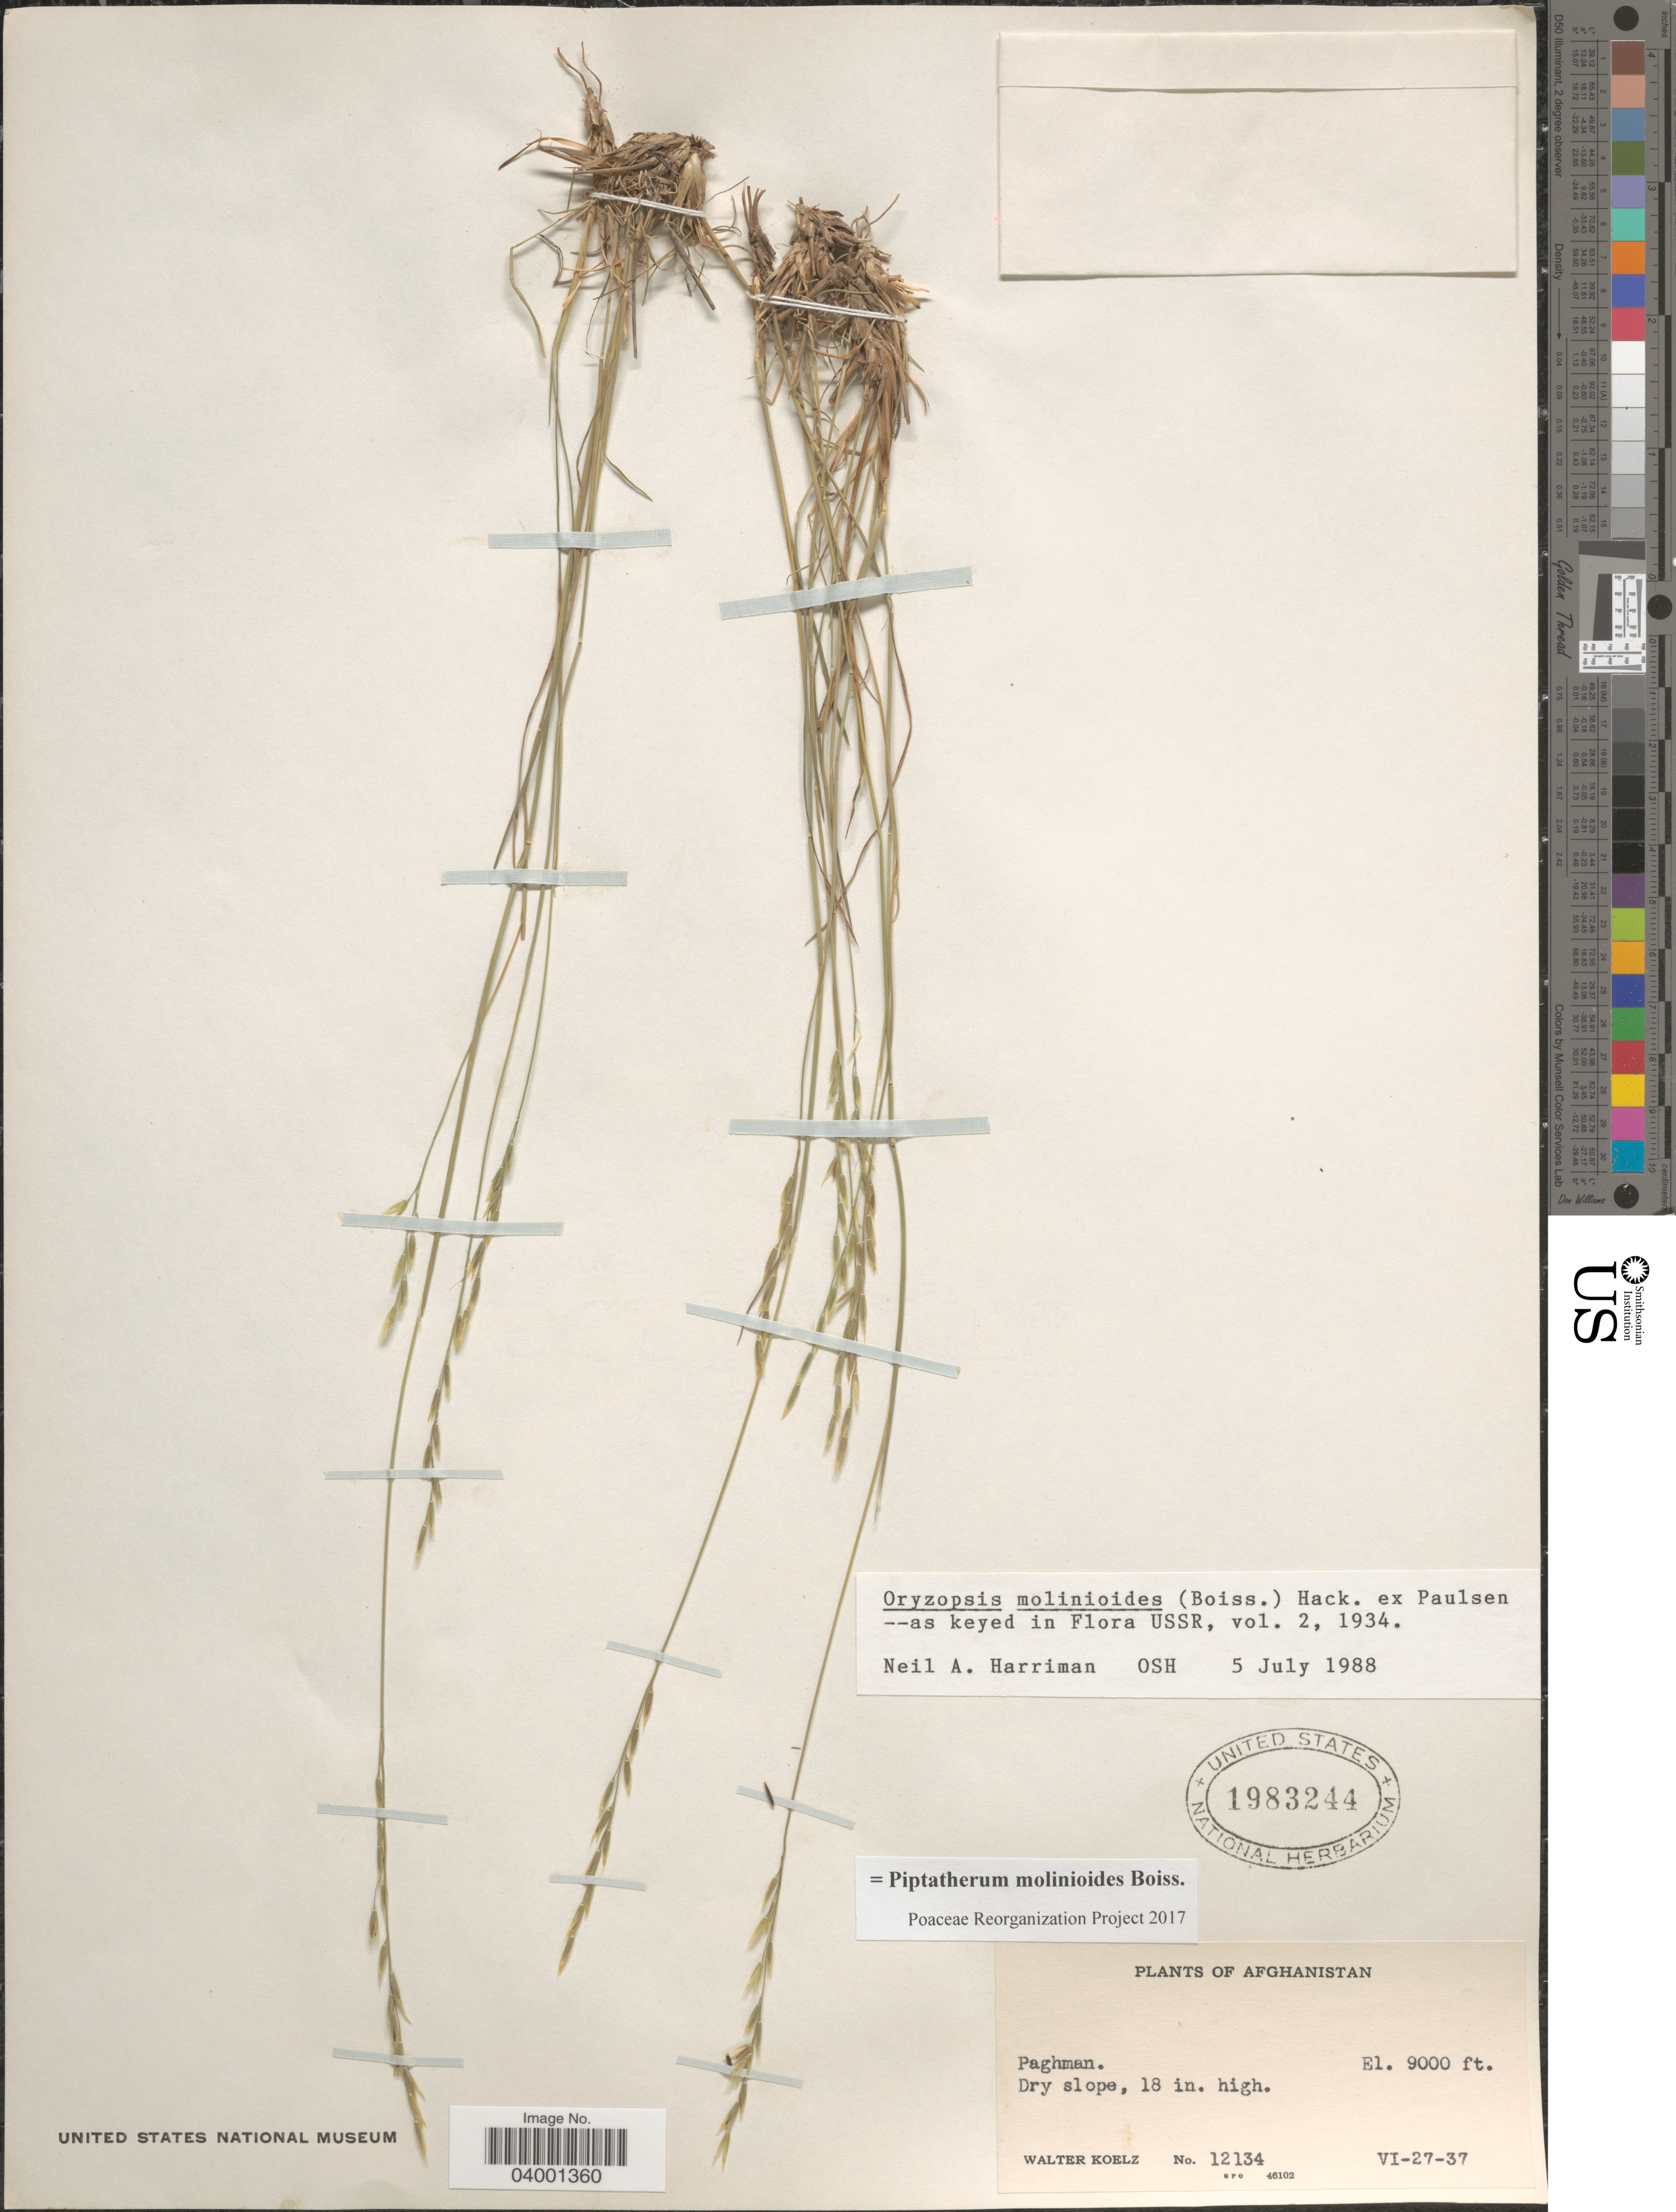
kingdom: Plantae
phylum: Tracheophyta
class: Liliopsida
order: Poales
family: Poaceae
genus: Piptatherum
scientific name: Piptatherum molinioides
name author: Boiss.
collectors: W. N. Koelz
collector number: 12134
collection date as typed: Transcribed d/m/y: 27/6/37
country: Afghanistan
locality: Paghman.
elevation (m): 2743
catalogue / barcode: US 1983244